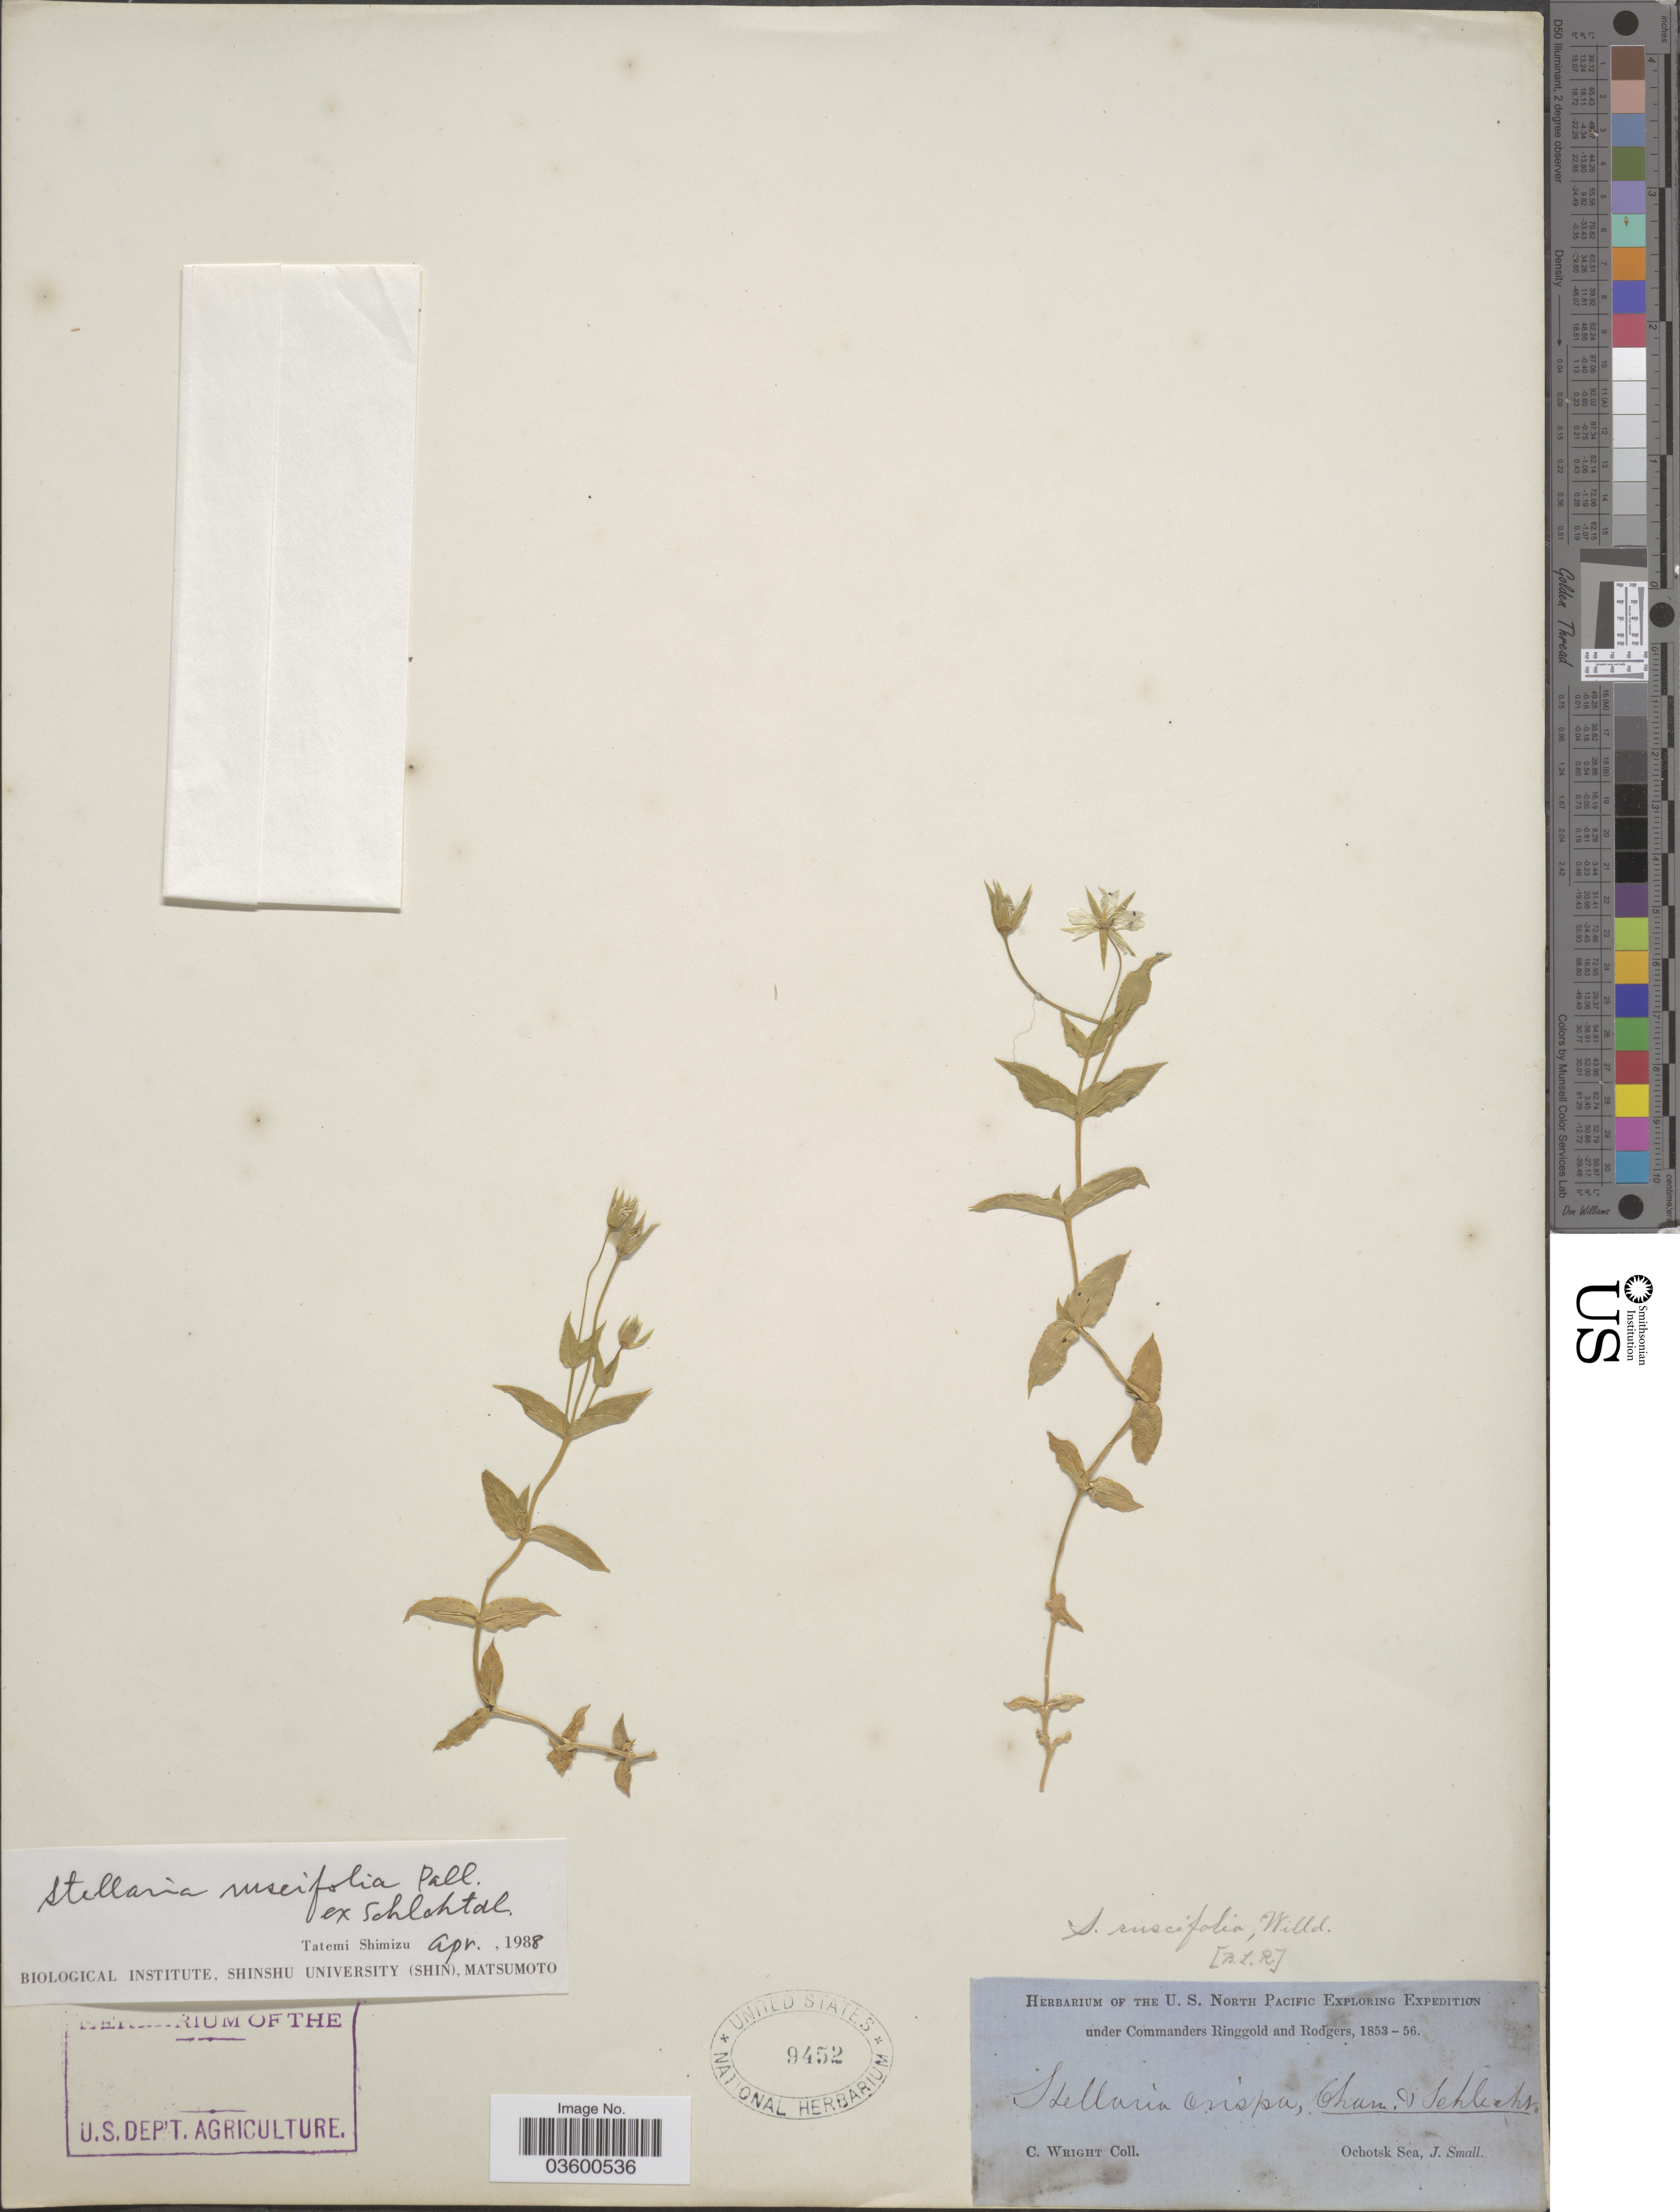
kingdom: Plantae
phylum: Tracheophyta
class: Magnoliopsida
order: Caryophyllales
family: Caryophyllaceae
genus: Stellaria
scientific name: Stellaria ruscifolia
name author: Pall. ex Schltdl.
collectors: C. Wright & J. Small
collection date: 1853/1856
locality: Ochotsk Sea.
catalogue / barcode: US 9452